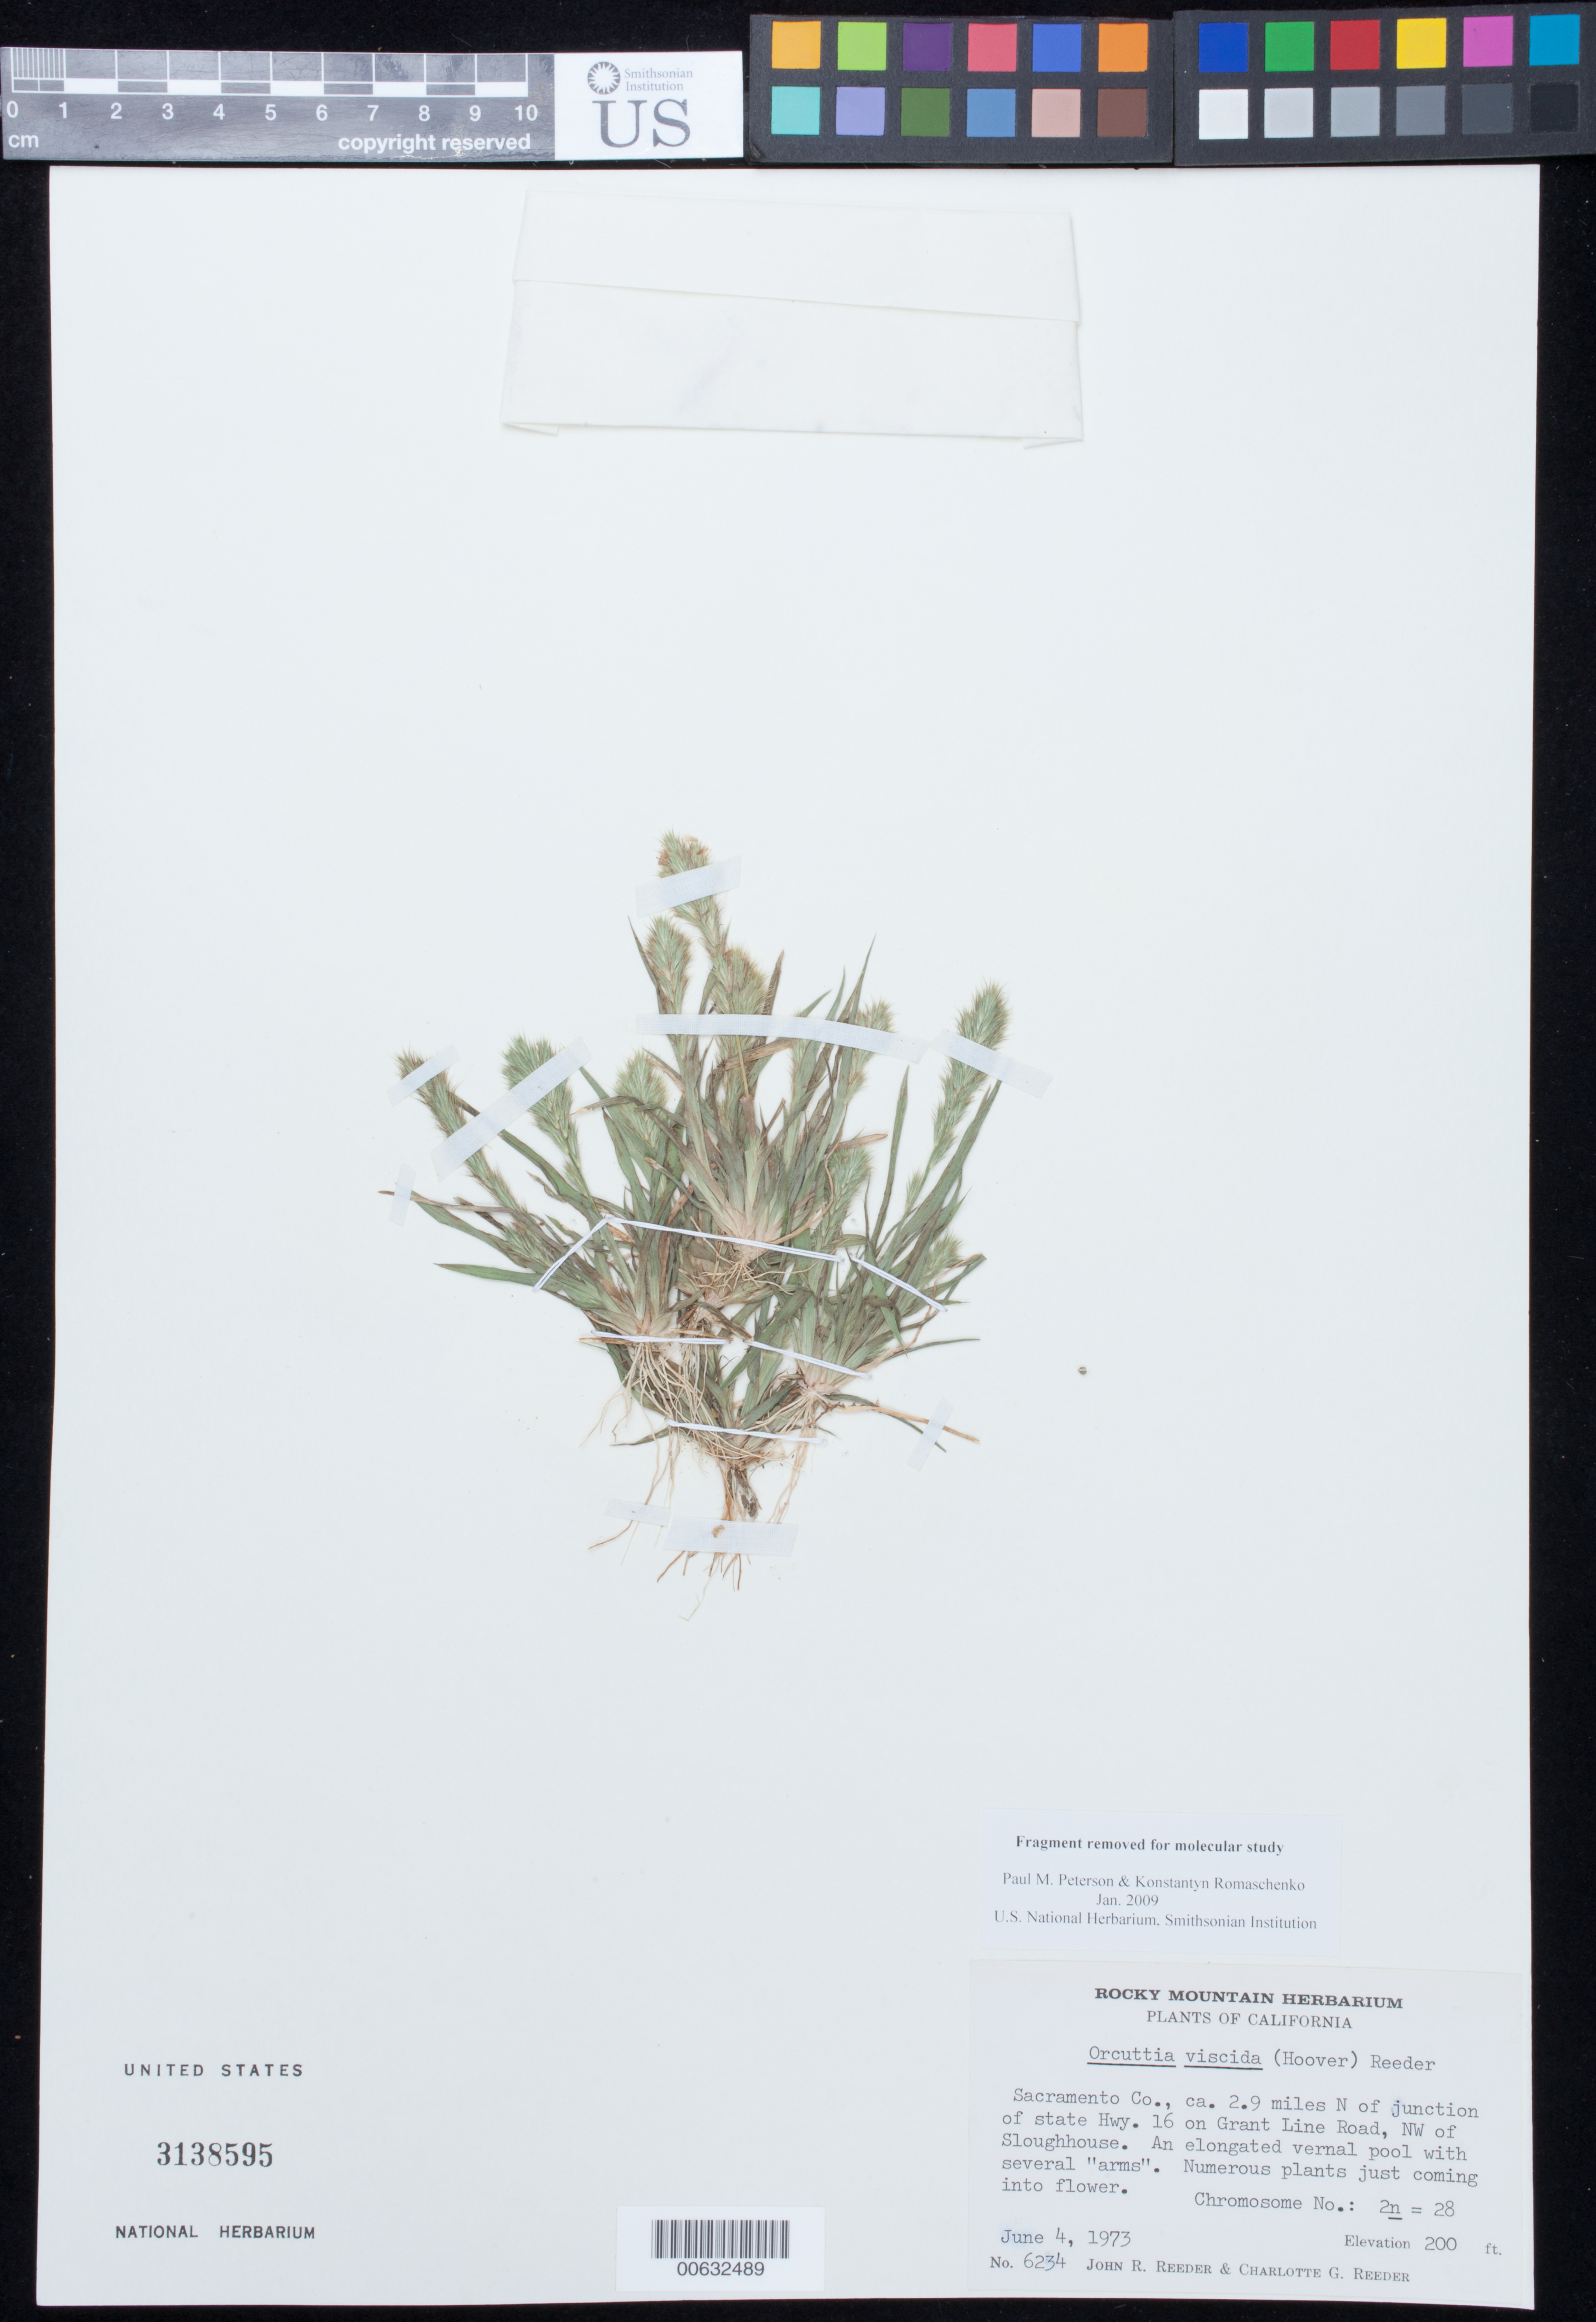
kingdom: Plantae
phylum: Tracheophyta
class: Liliopsida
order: Poales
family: Poaceae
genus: Orcuttia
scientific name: Orcuttia viscida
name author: (Hoover) Reeder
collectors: J. R. Reeder & C. G. Reeder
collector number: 6234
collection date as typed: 04 Jun 1973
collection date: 1973-06-04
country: United States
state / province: California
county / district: Sacramento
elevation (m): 61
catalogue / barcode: US 3138595